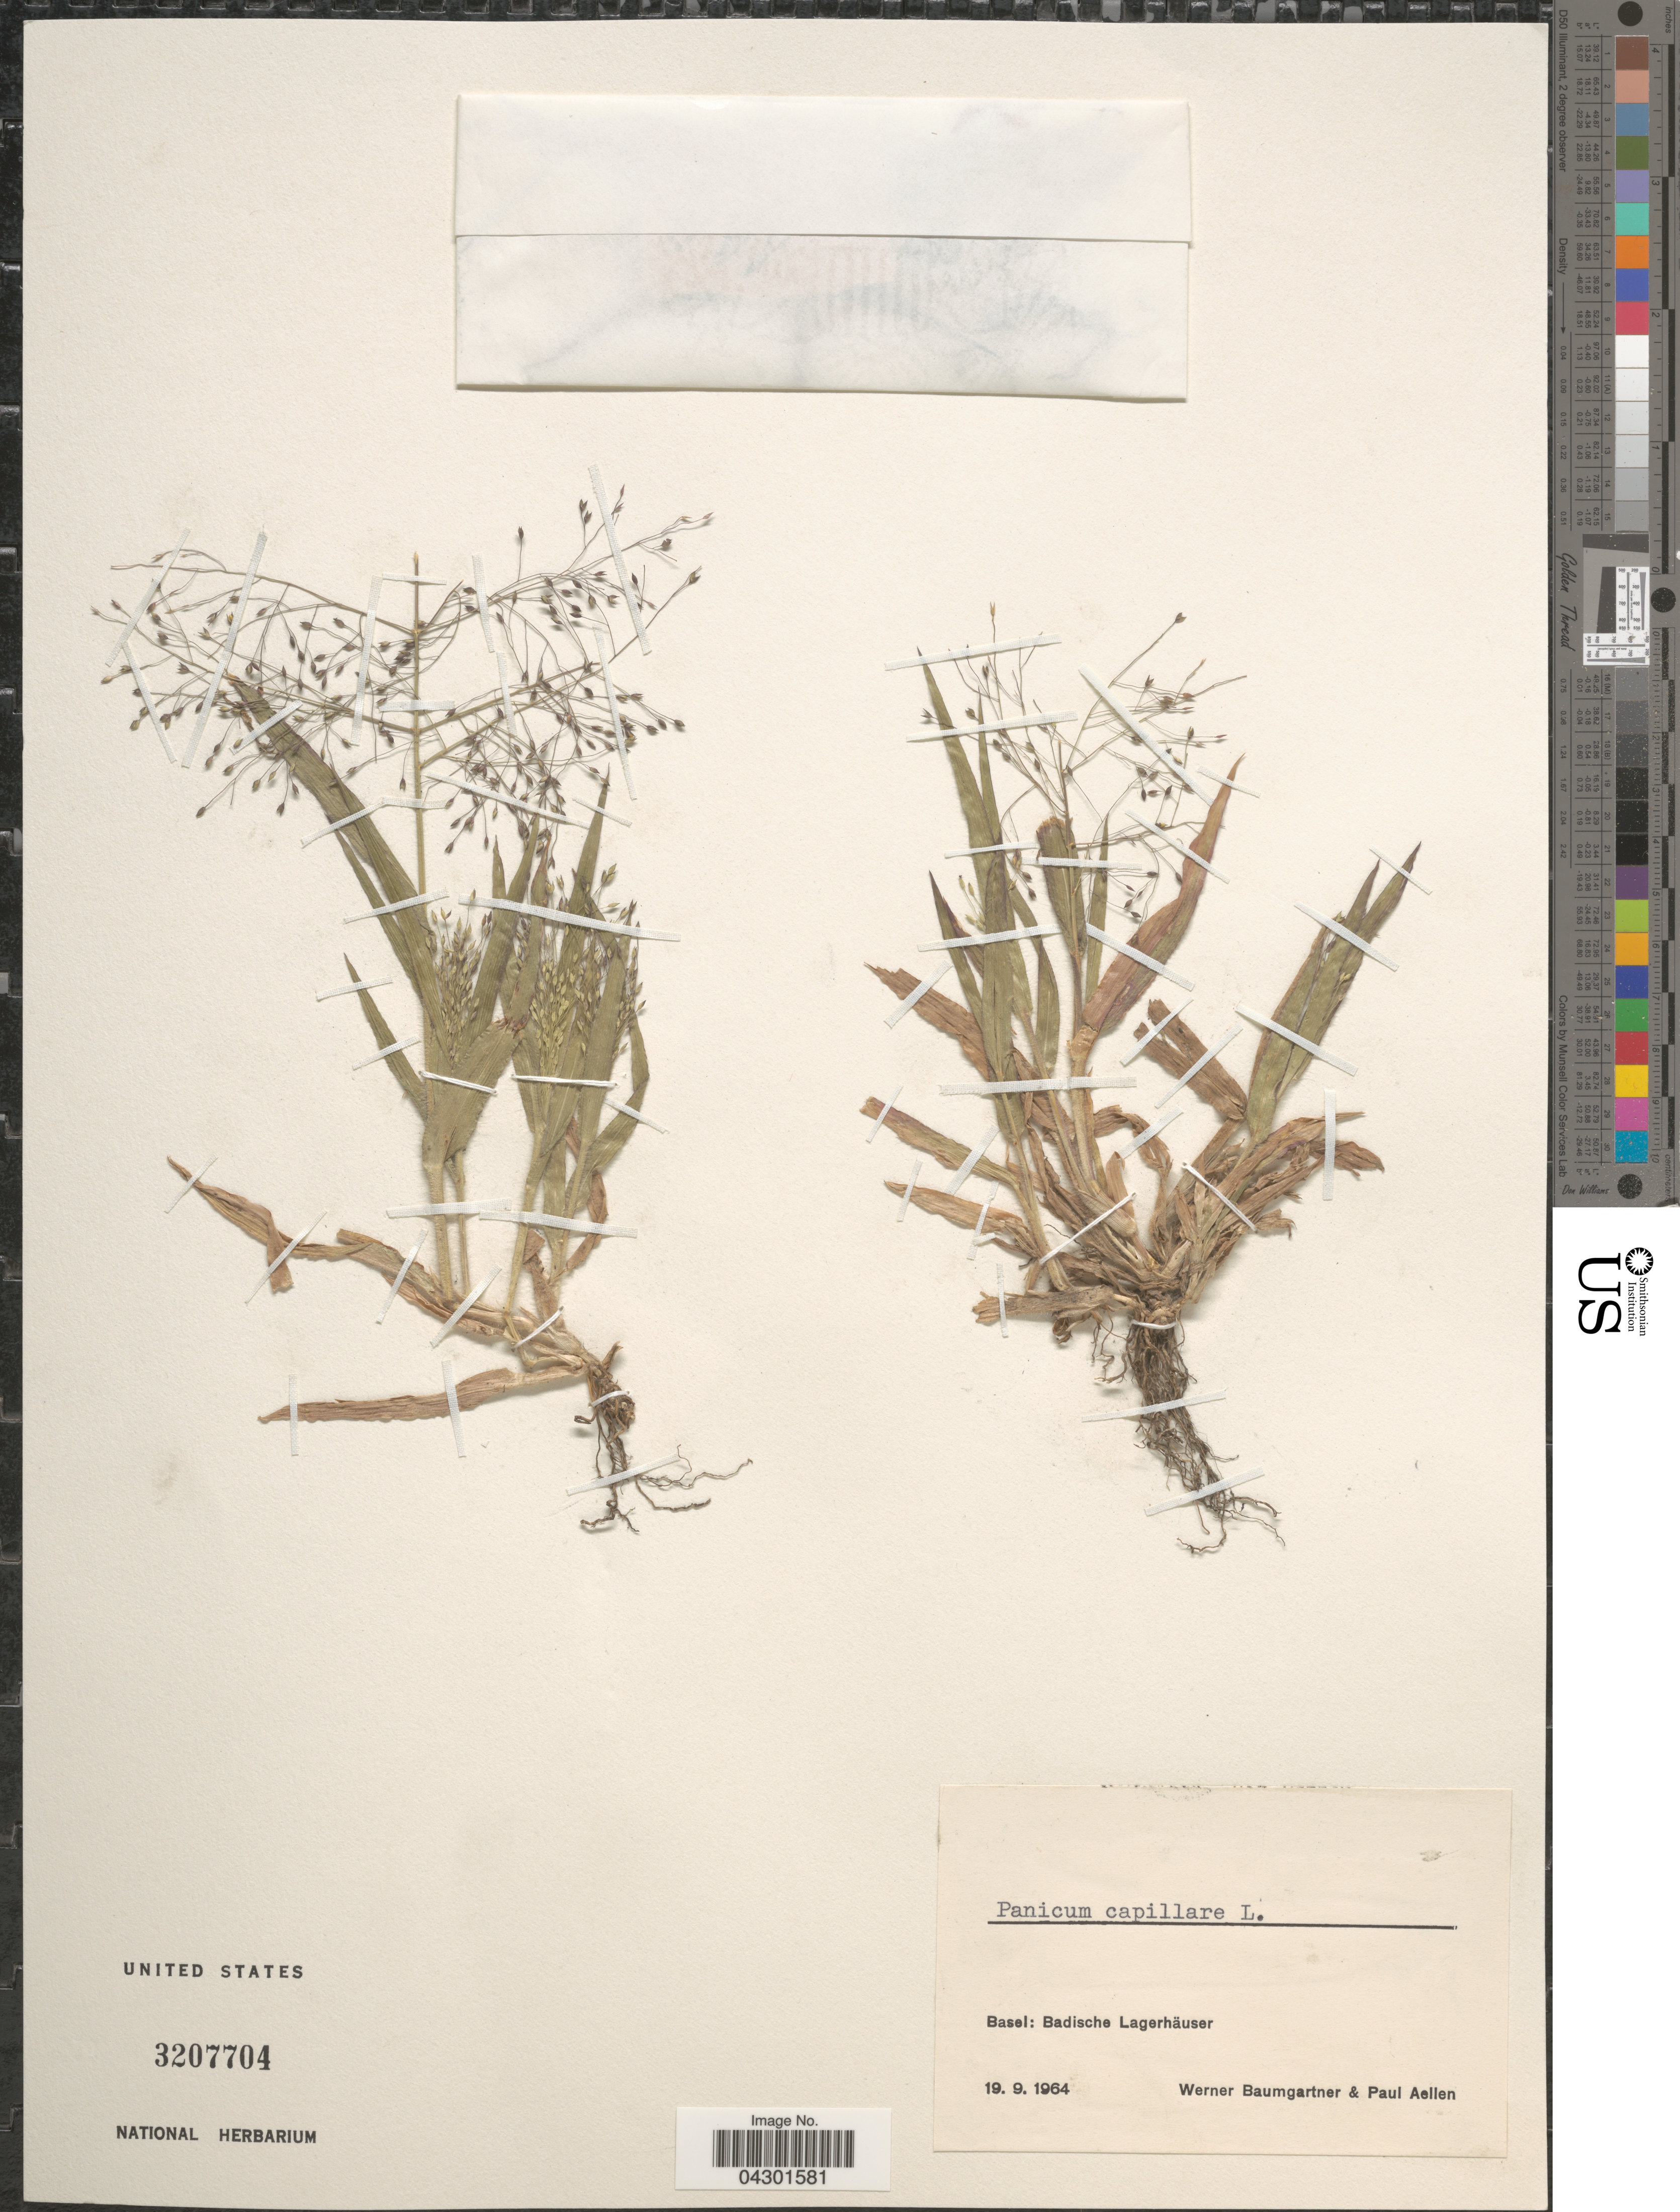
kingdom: Plantae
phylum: Tracheophyta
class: Liliopsida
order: Poales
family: Poaceae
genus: Panicum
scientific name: Panicum capillare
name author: L.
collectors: W. Baumgartner & P. Aellen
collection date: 1964-09-19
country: Switzerland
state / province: Basel-Landschaft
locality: Basel: Badische Lagerhäuser.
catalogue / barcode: US 3207704